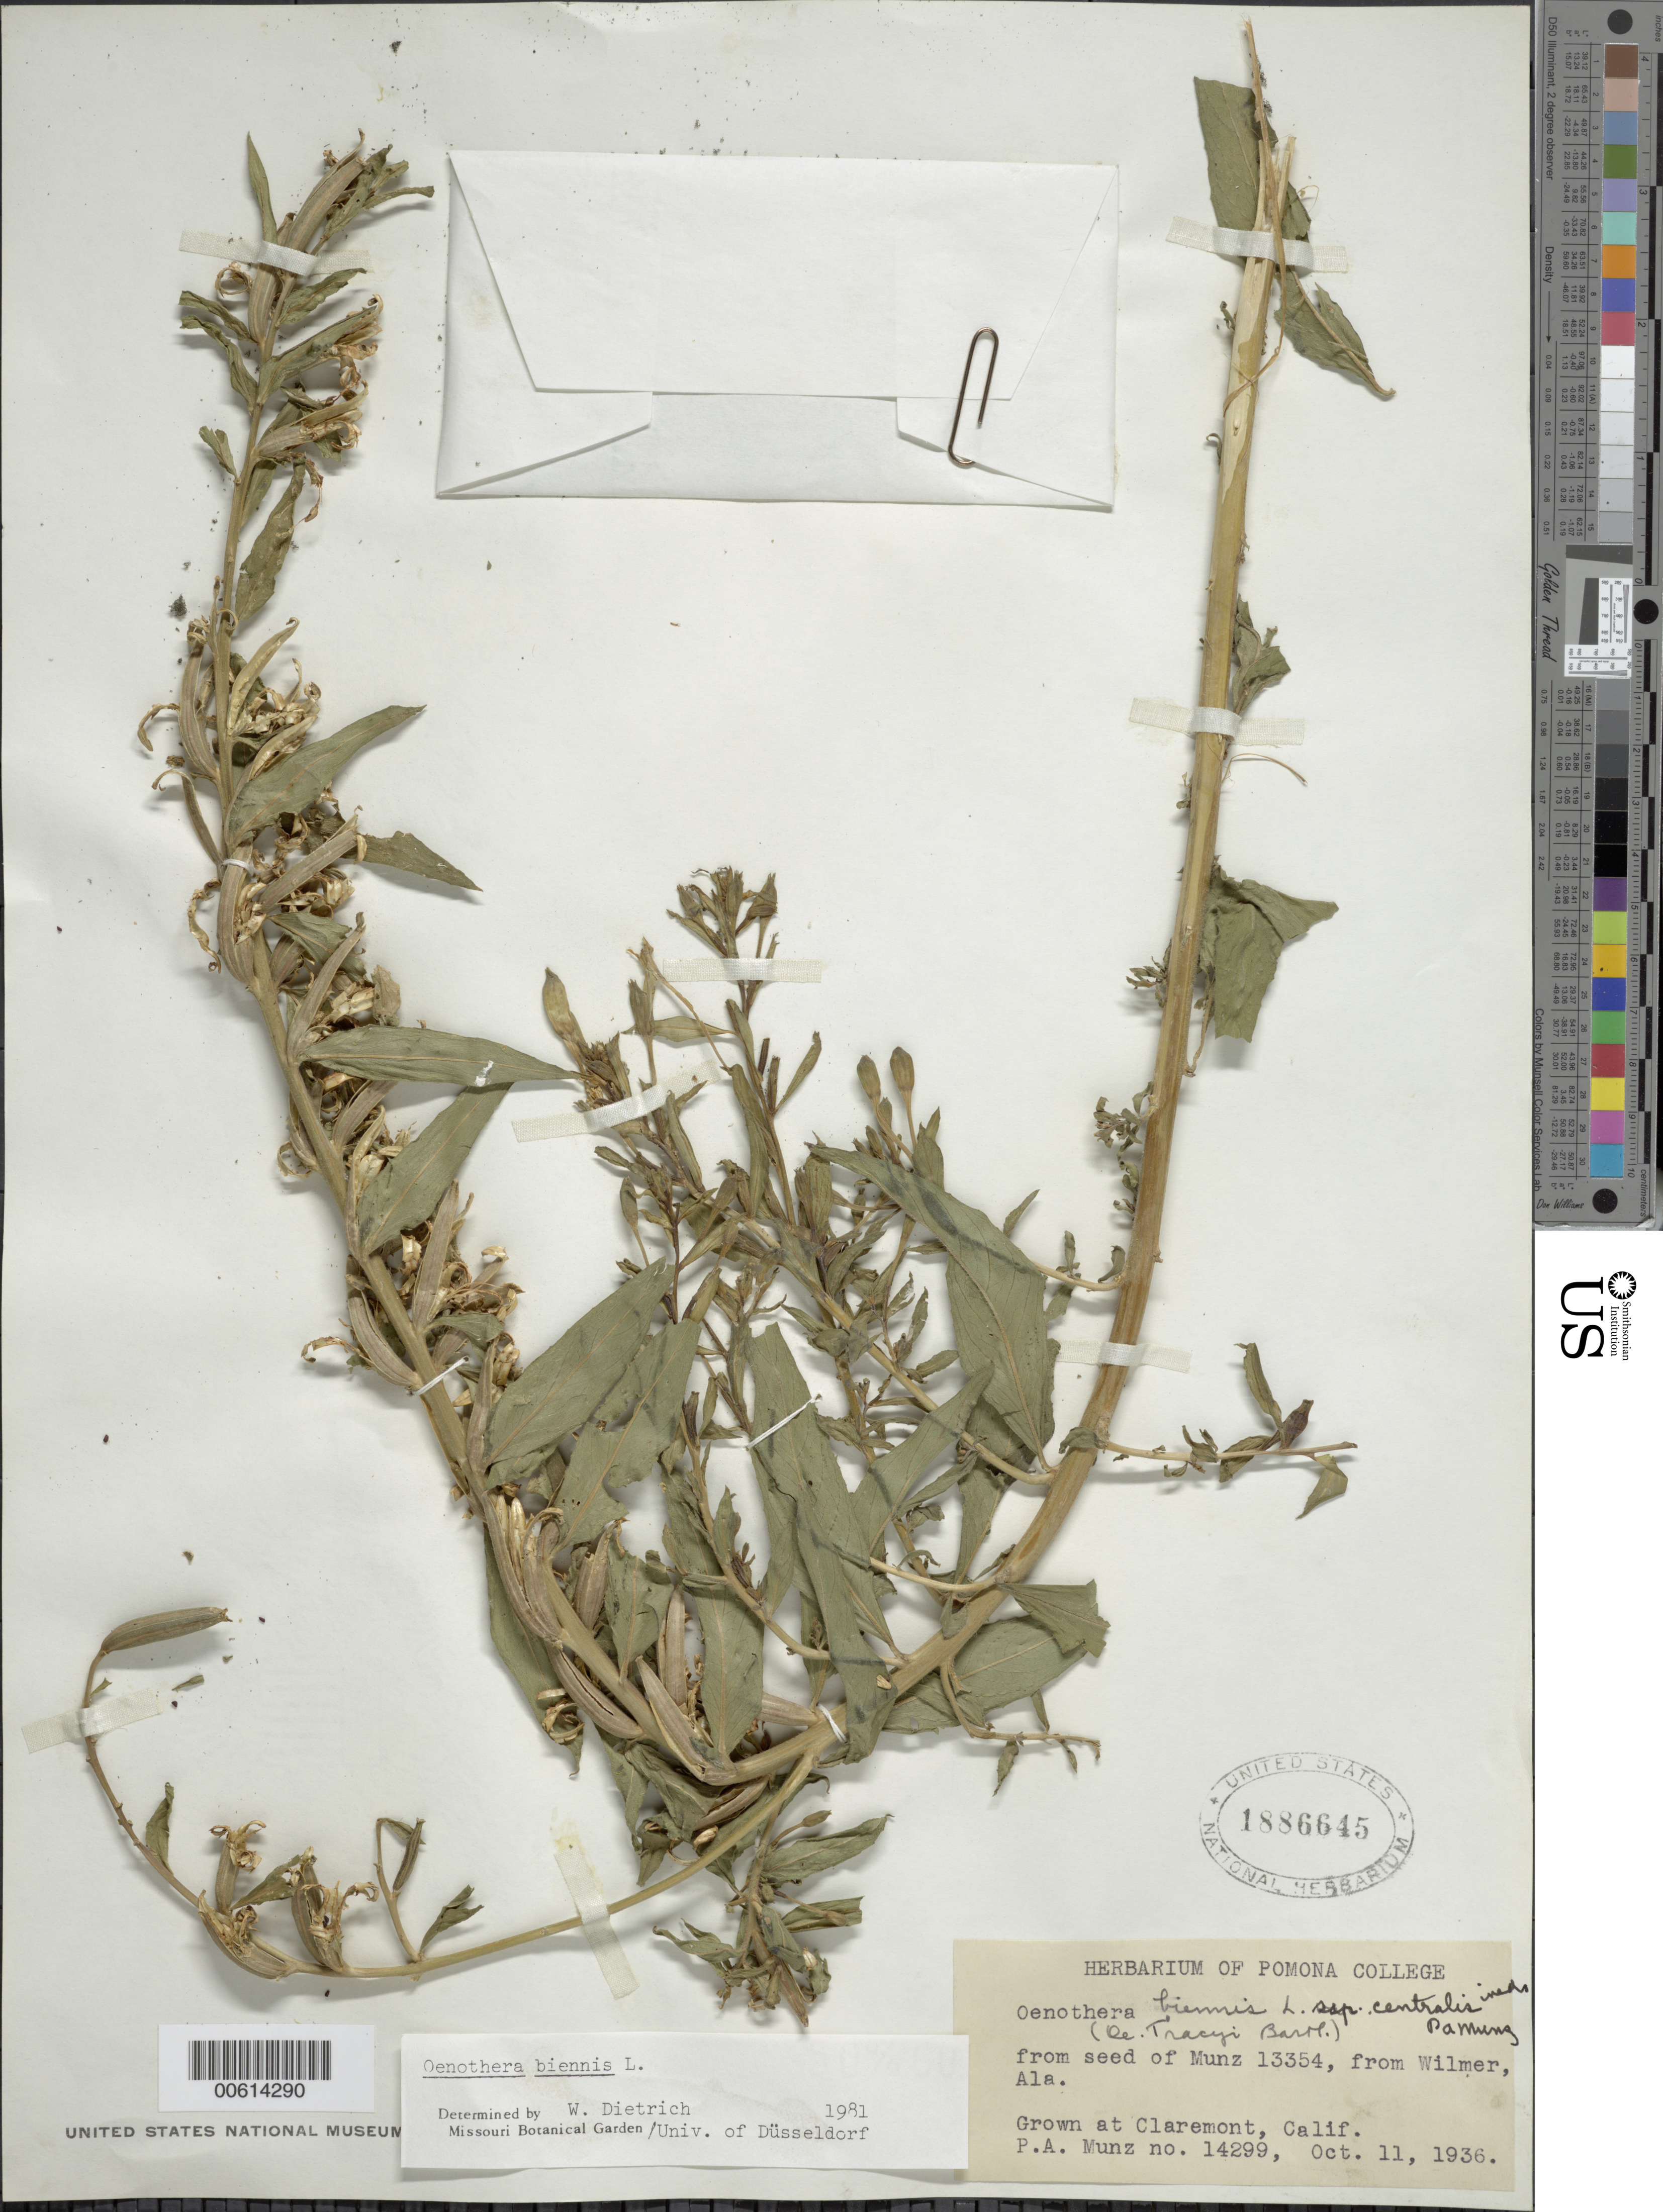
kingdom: Plantae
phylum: Tracheophyta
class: Magnoliopsida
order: Myrtales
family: Onagraceae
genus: Oenothera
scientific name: Oenothera biennis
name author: L.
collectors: P. A. Munz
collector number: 14299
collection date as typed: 11 Oct 1936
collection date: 1936-10-11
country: United States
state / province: California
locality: Pomona College, Claremont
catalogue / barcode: US 1886645